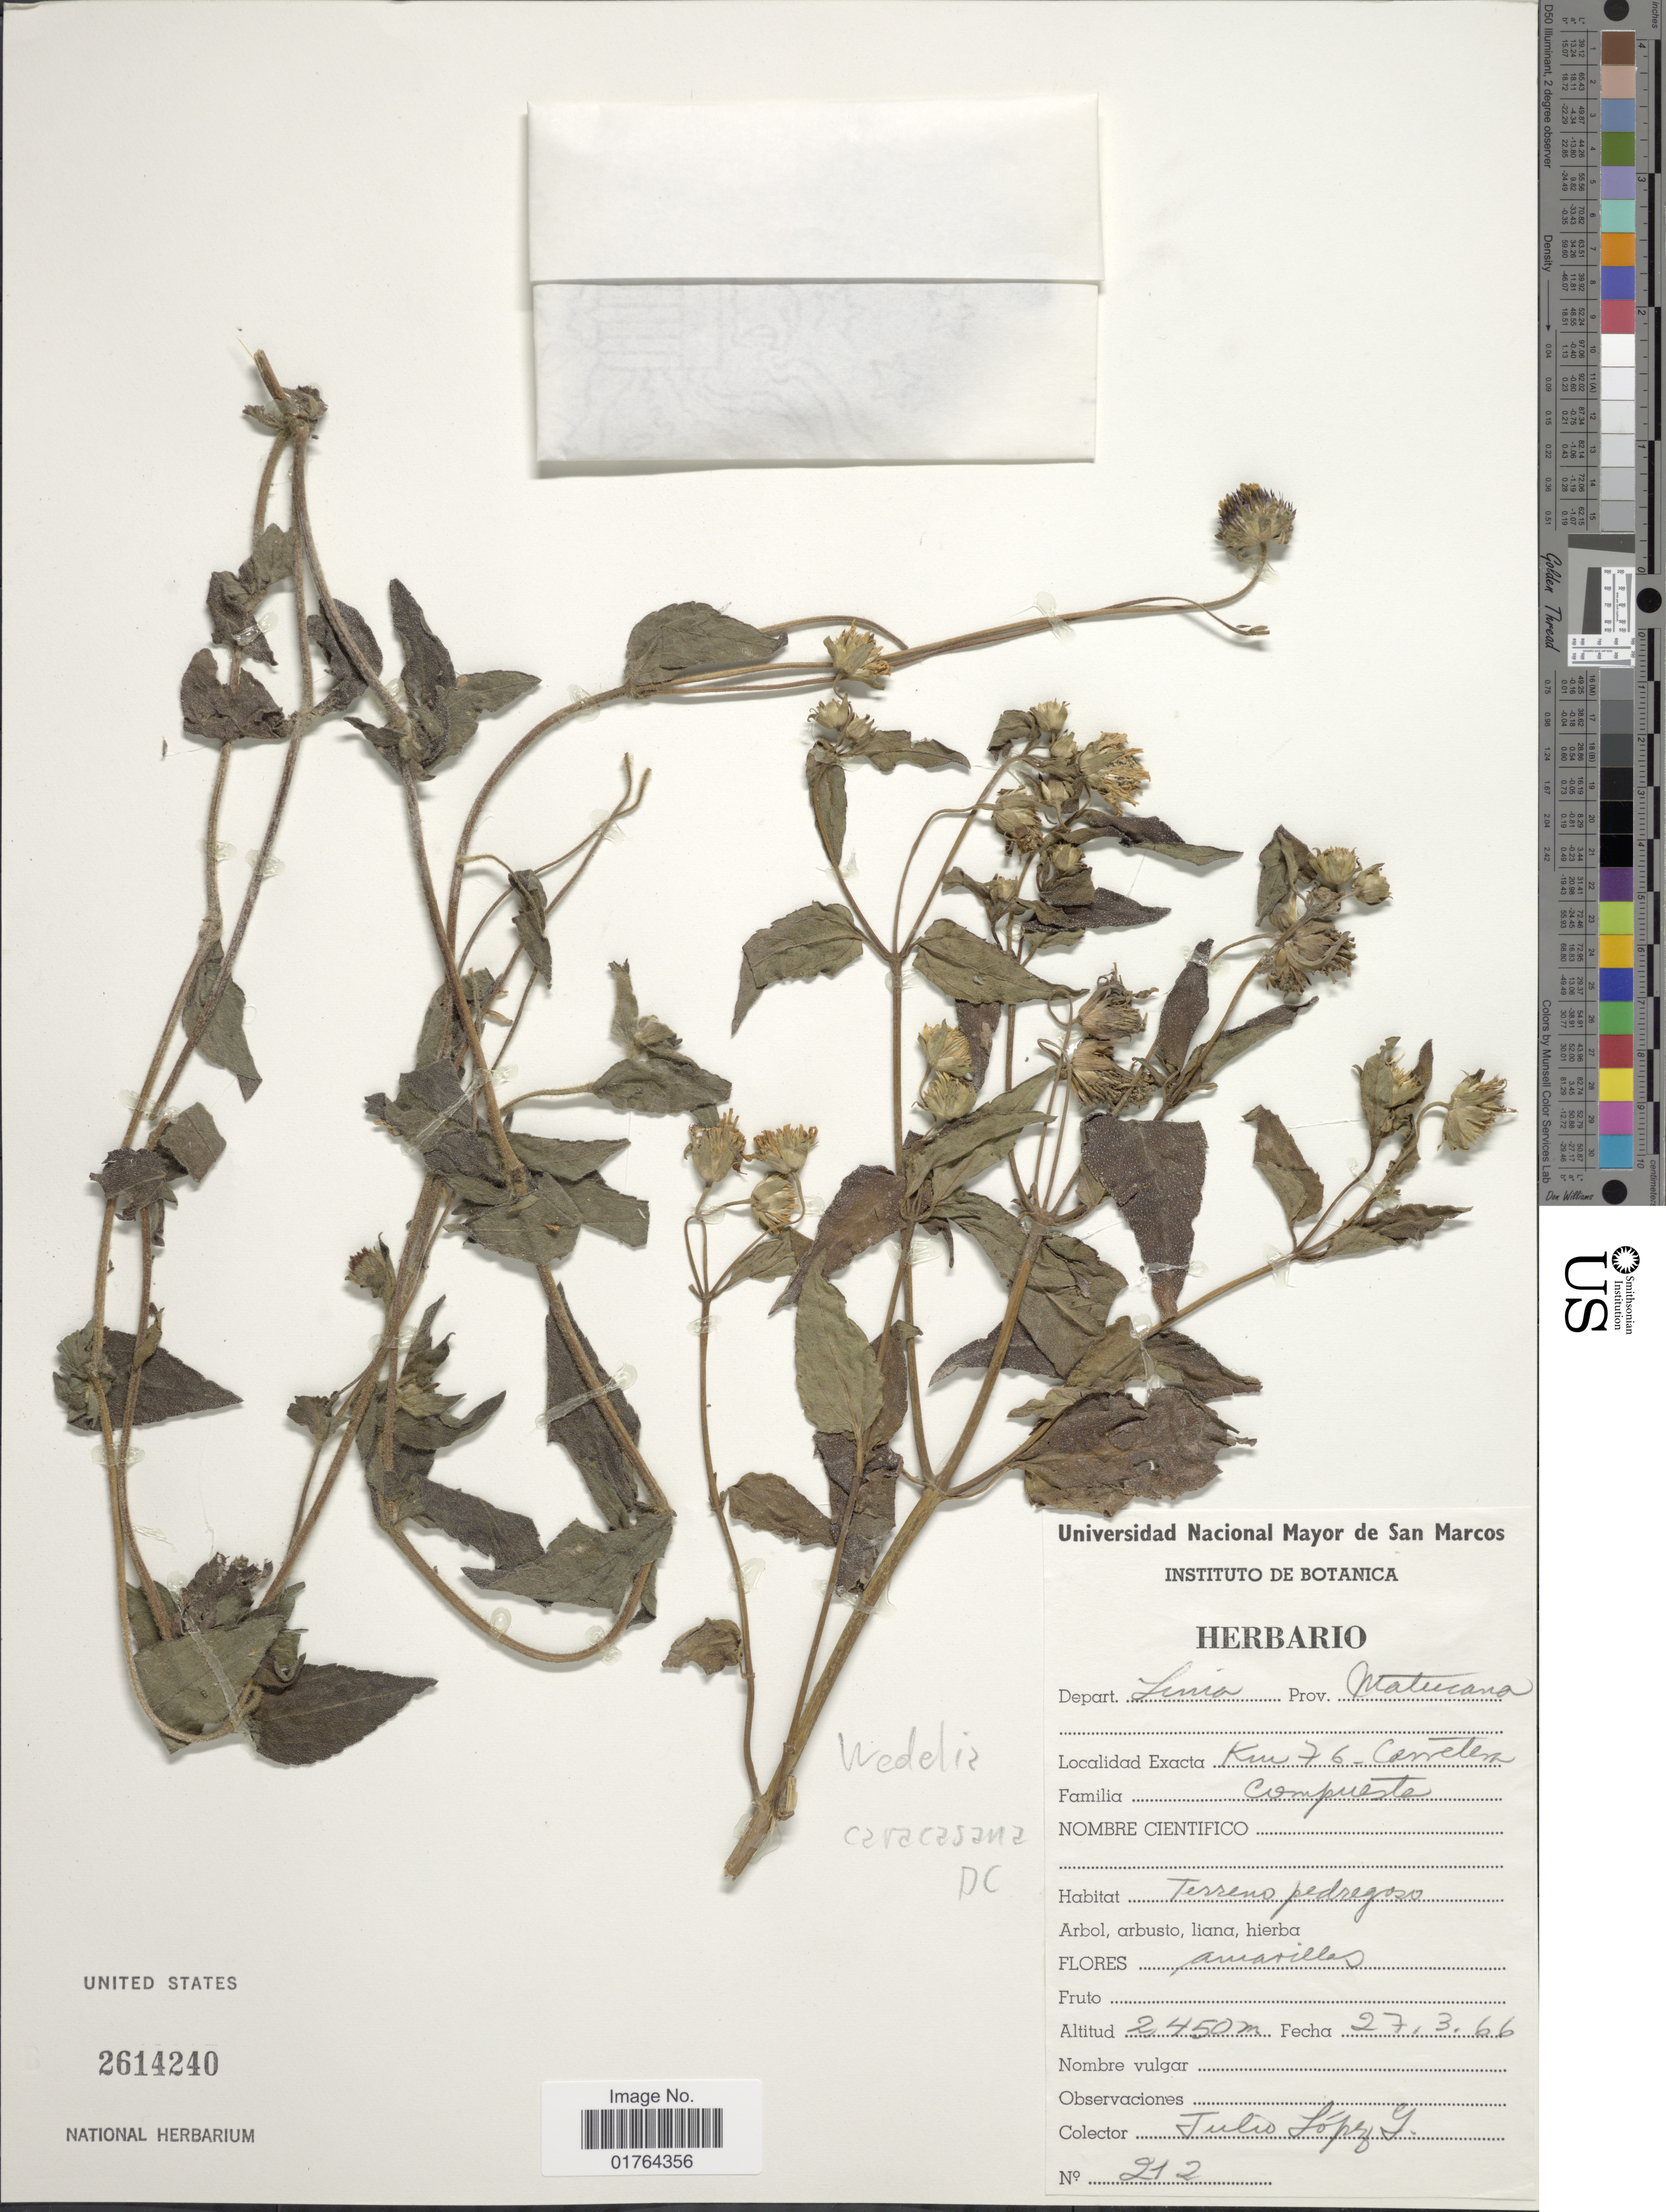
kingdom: Plantae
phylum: Tracheophyta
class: Magnoliopsida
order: Asterales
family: Asteraceae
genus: Wedelia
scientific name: Wedelia calycina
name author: Rich.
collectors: J. López G.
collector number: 212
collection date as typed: Transcribed d/m/y: 27/3/66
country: Peru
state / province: Lima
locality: Depart. Lima, Prov. Matucana, Km 76, Carretera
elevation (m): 2450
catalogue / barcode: US 2614240